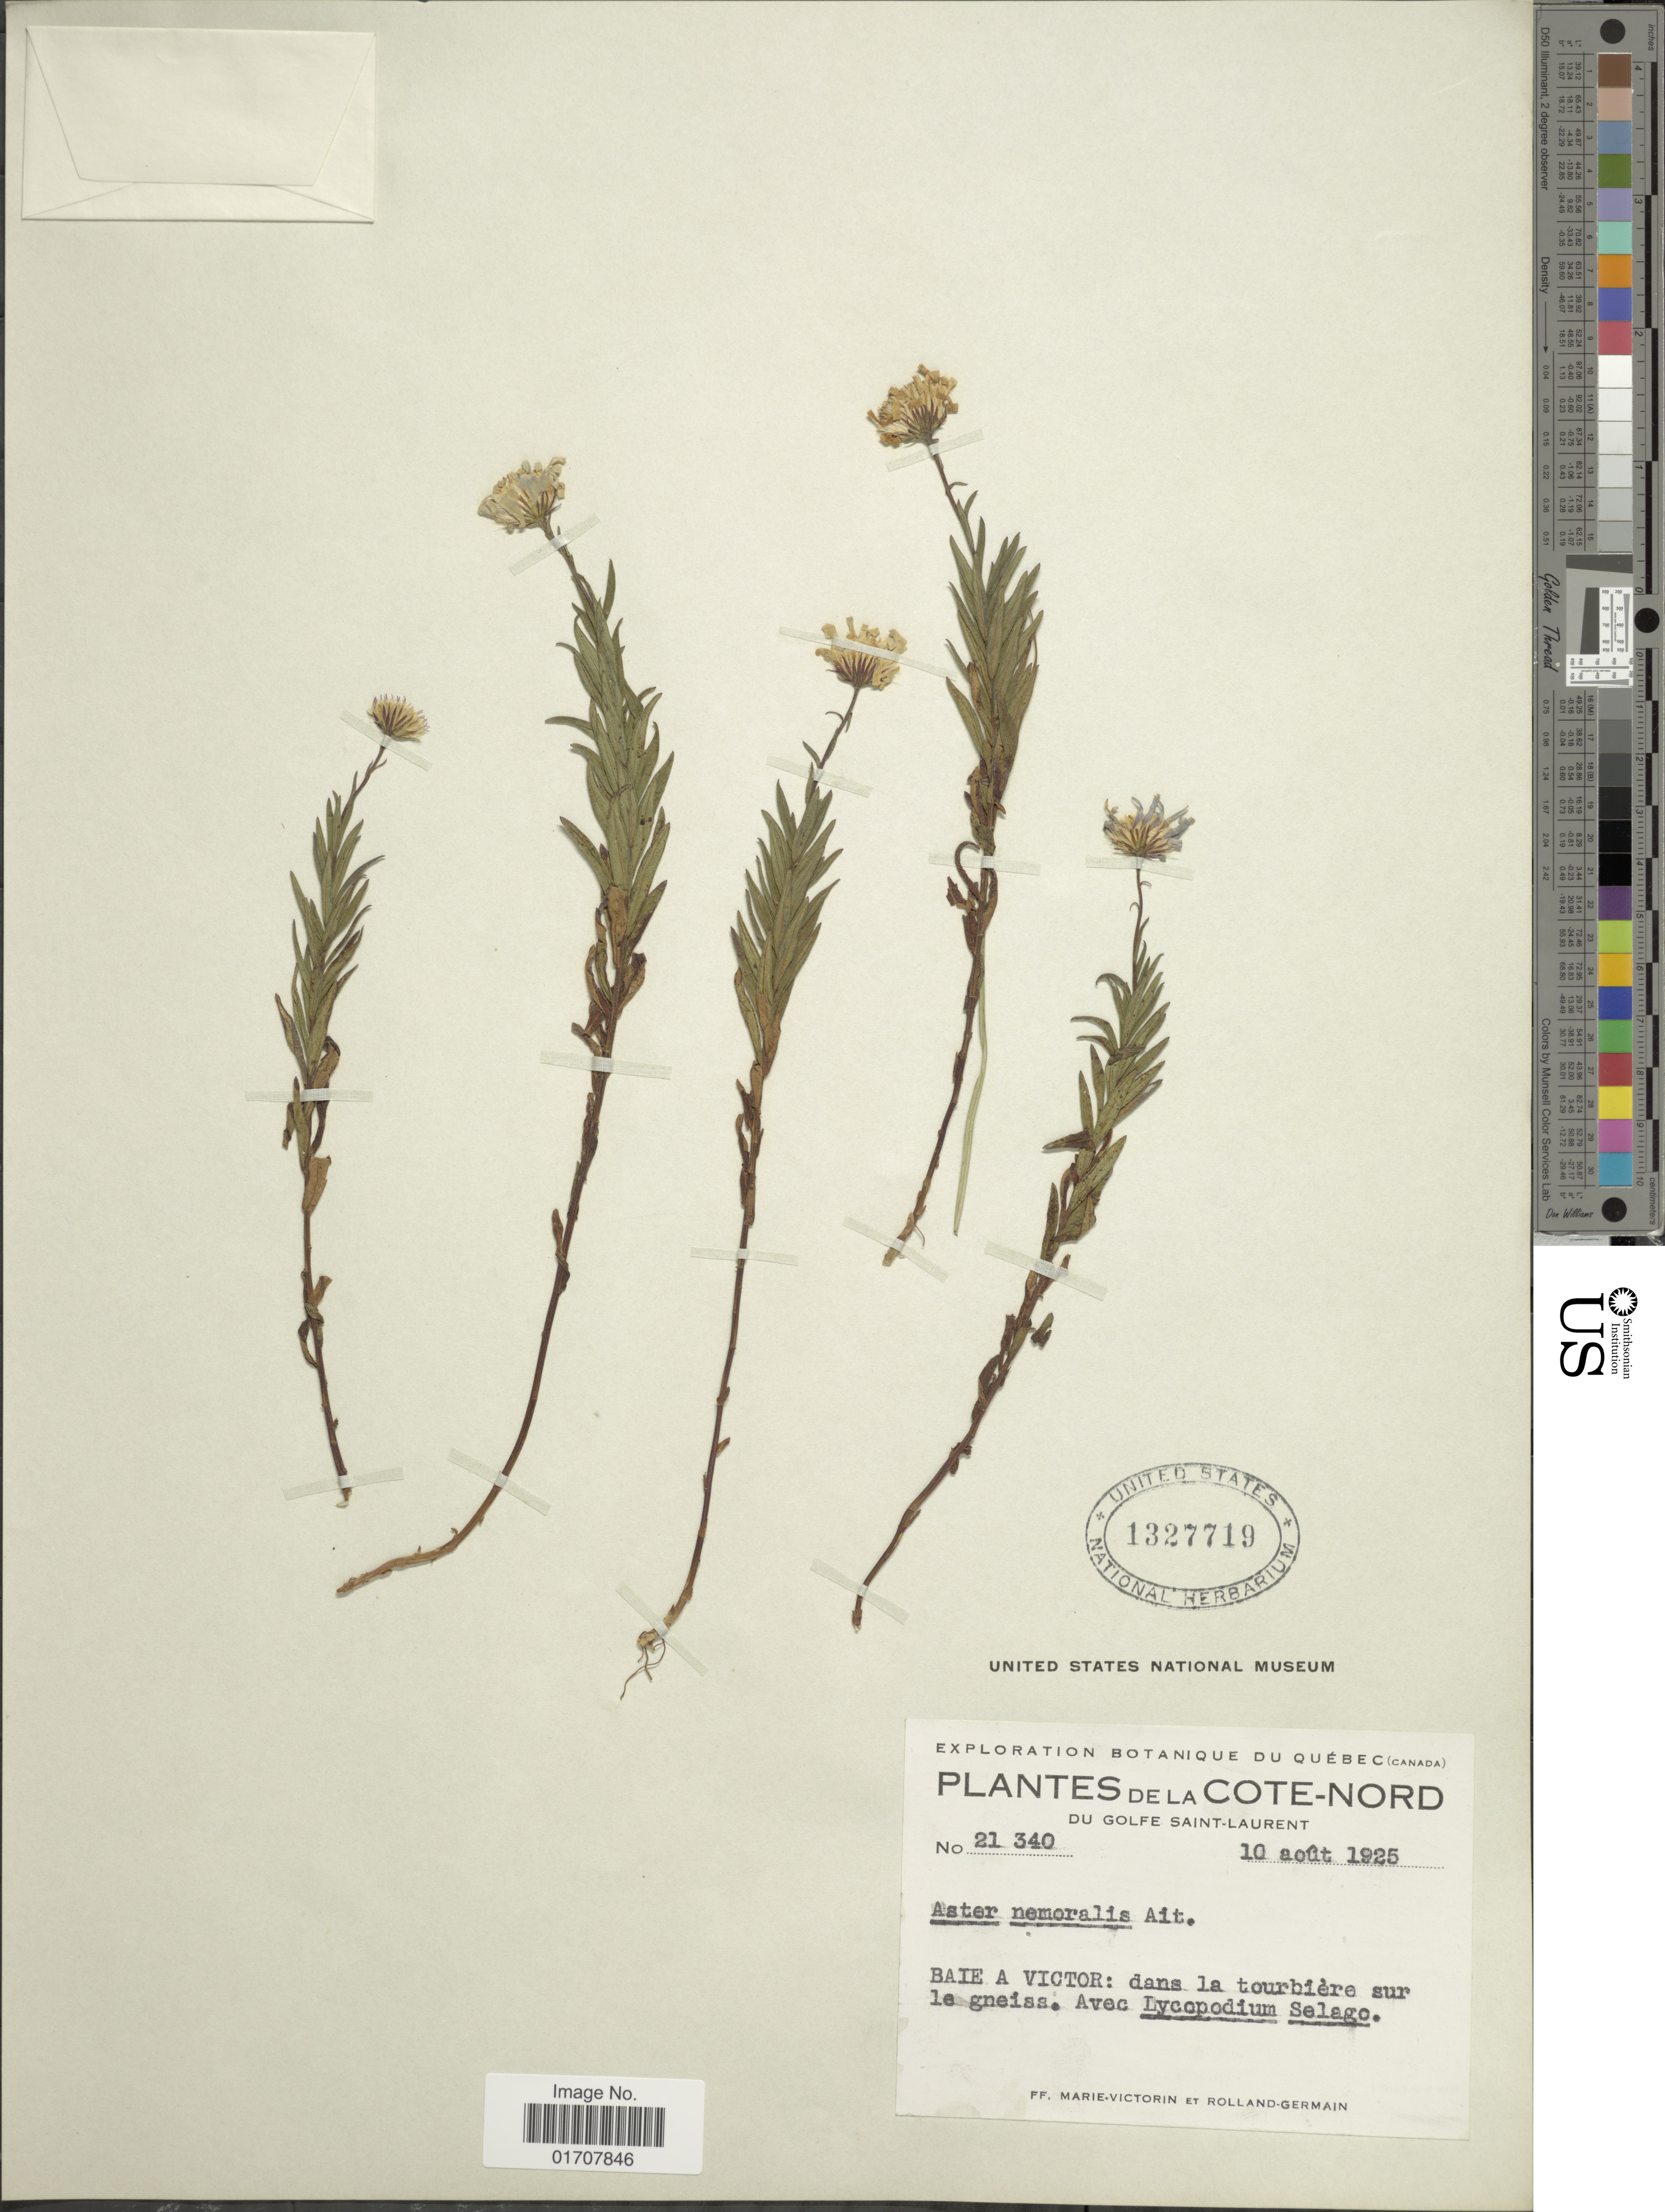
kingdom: Plantae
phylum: Tracheophyta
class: Magnoliopsida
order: Asterales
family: Asteraceae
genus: Oclemena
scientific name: Oclemena nemoralis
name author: (Aiton) Greene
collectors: F. Marie-Victorin & Rolland-Germain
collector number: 21340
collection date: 1925-08-10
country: Canada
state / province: Quebec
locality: De La Cote-Nord, Du Golfe Saint Laurent, Baie a Victor: dans la tourbiere sur le gneiss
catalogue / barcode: US 1327719